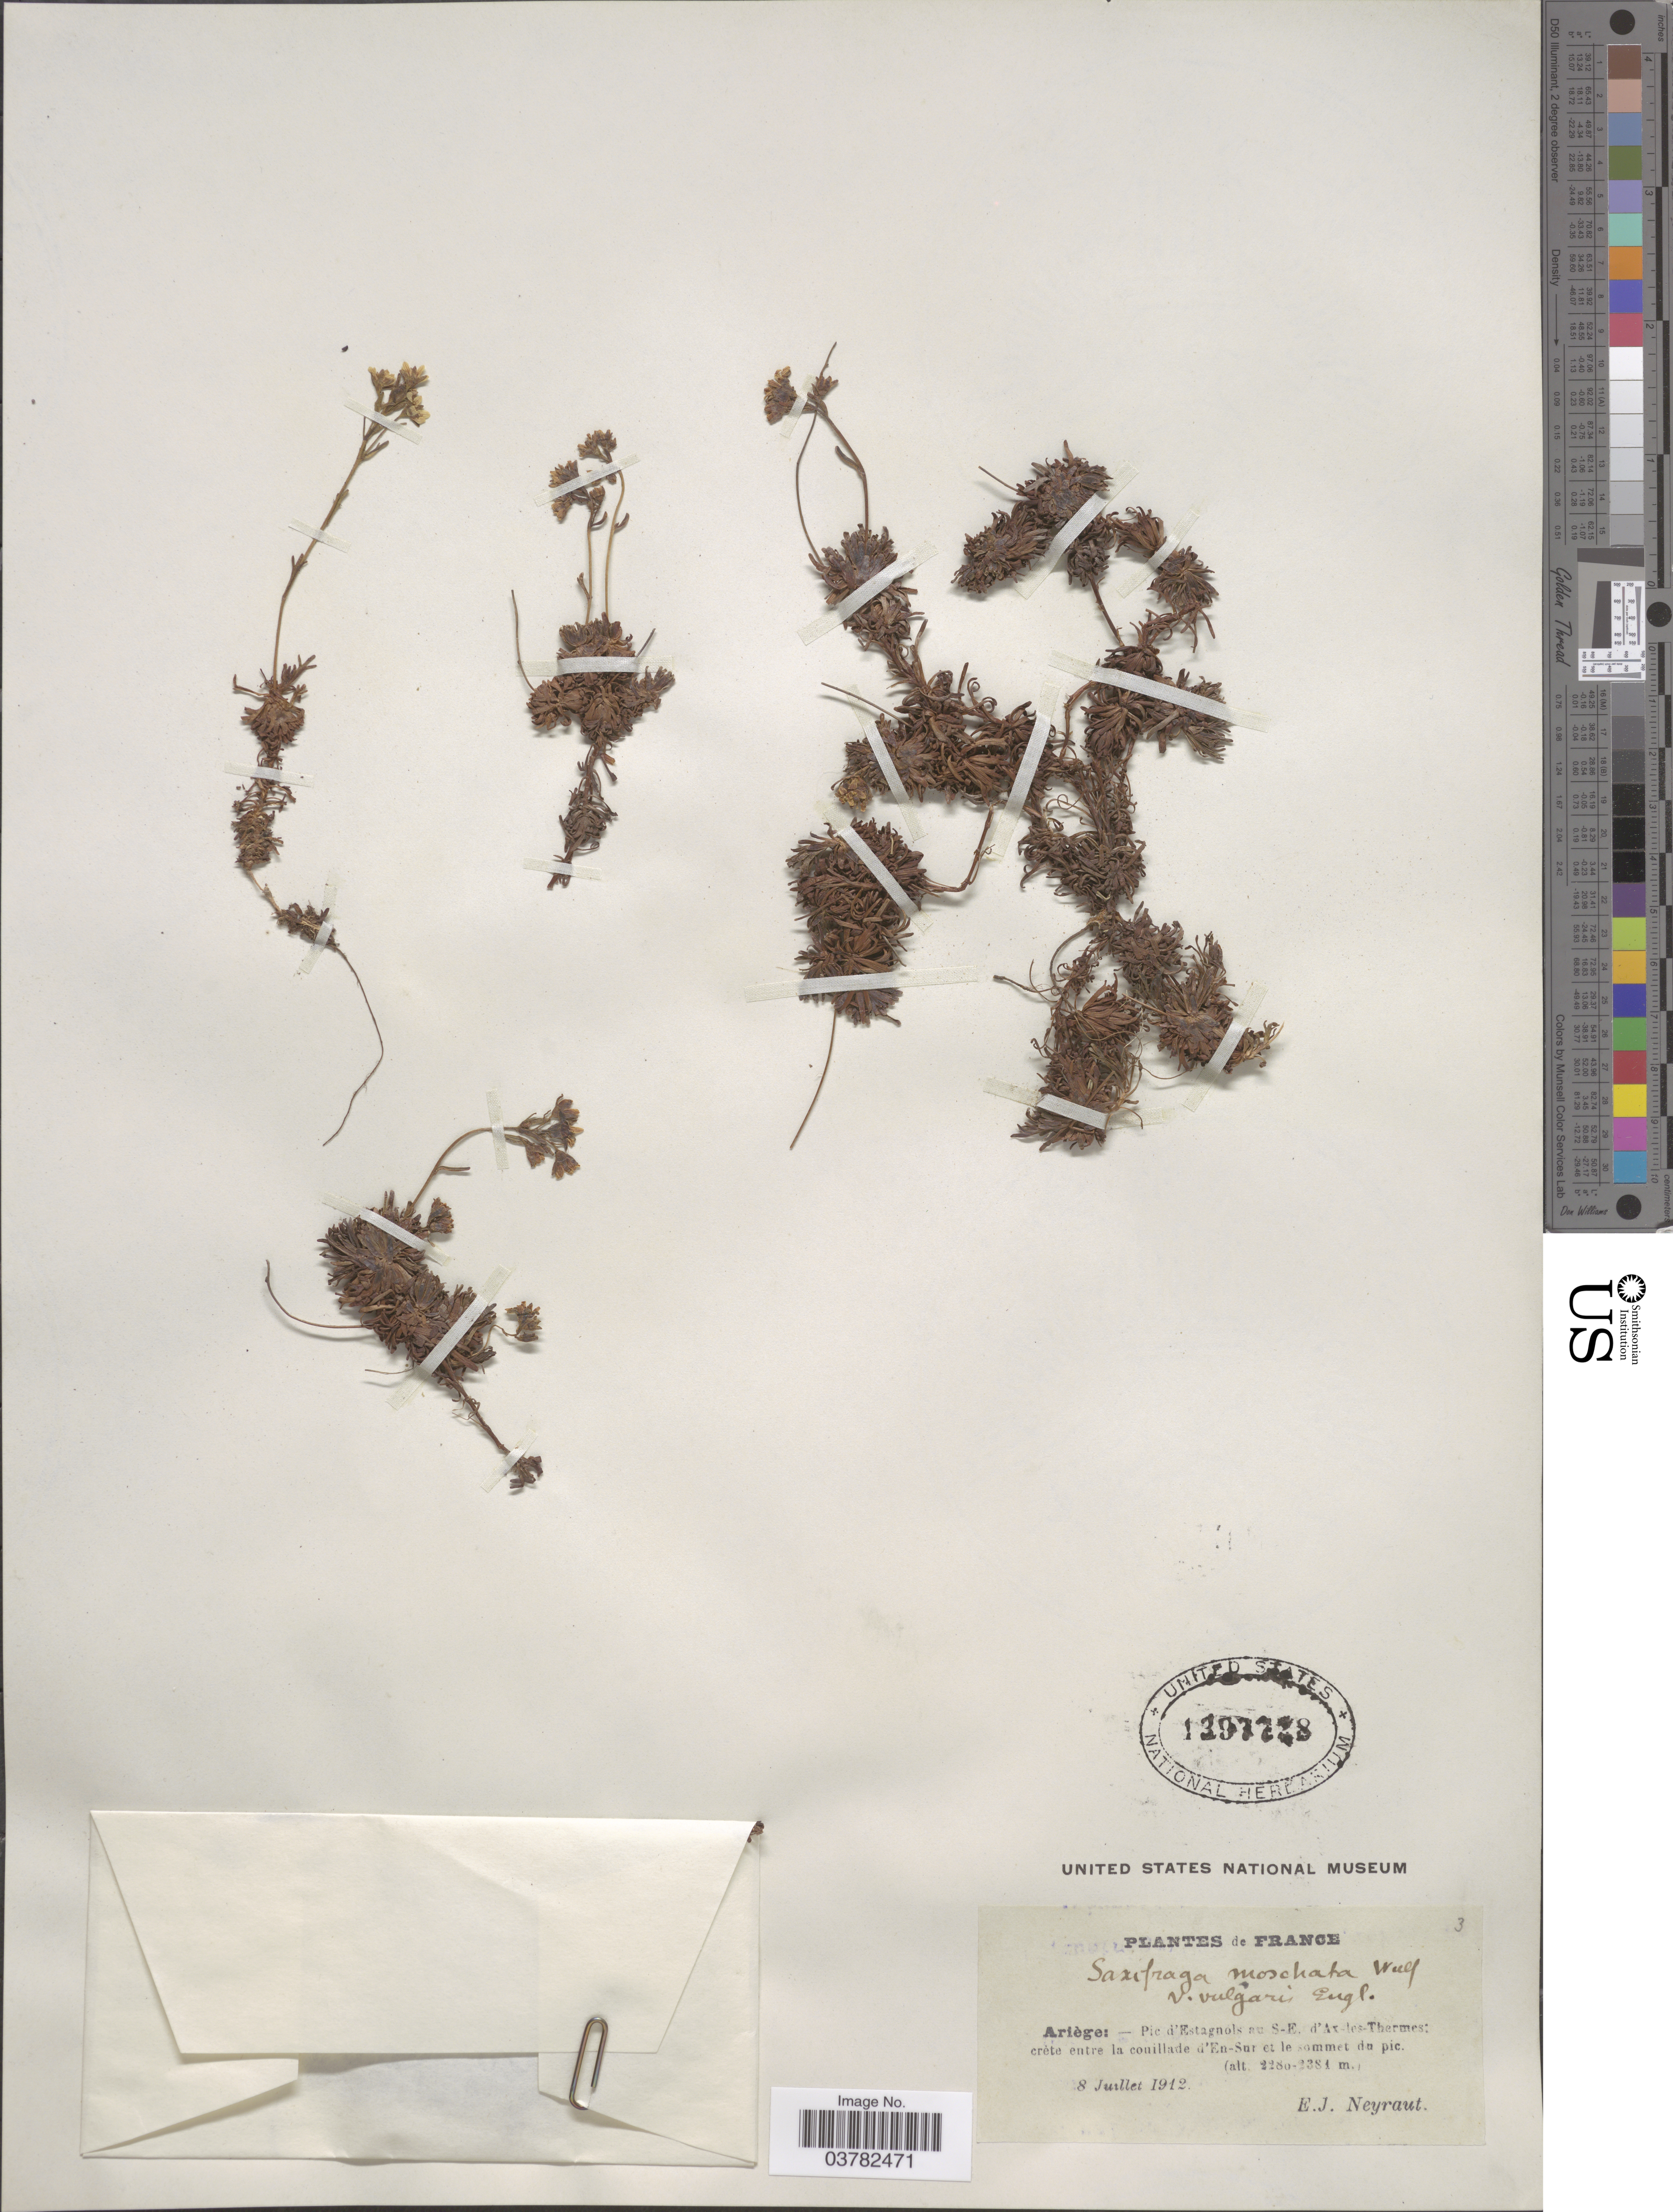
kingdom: Plantae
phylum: Tracheophyta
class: Magnoliopsida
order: Saxifragales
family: Saxifragaceae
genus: Saxifraga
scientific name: Saxifraga moschata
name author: Wulfen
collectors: E. Neyraut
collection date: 1912-07-08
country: France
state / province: Occitanie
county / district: Ariège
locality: Ariège: - Pie d'Estagnols au S-E. d'Ax-les-Thermes: crète entre la couillade d'En-Sur et le sommet du pic.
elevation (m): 2280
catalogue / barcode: US 1397728